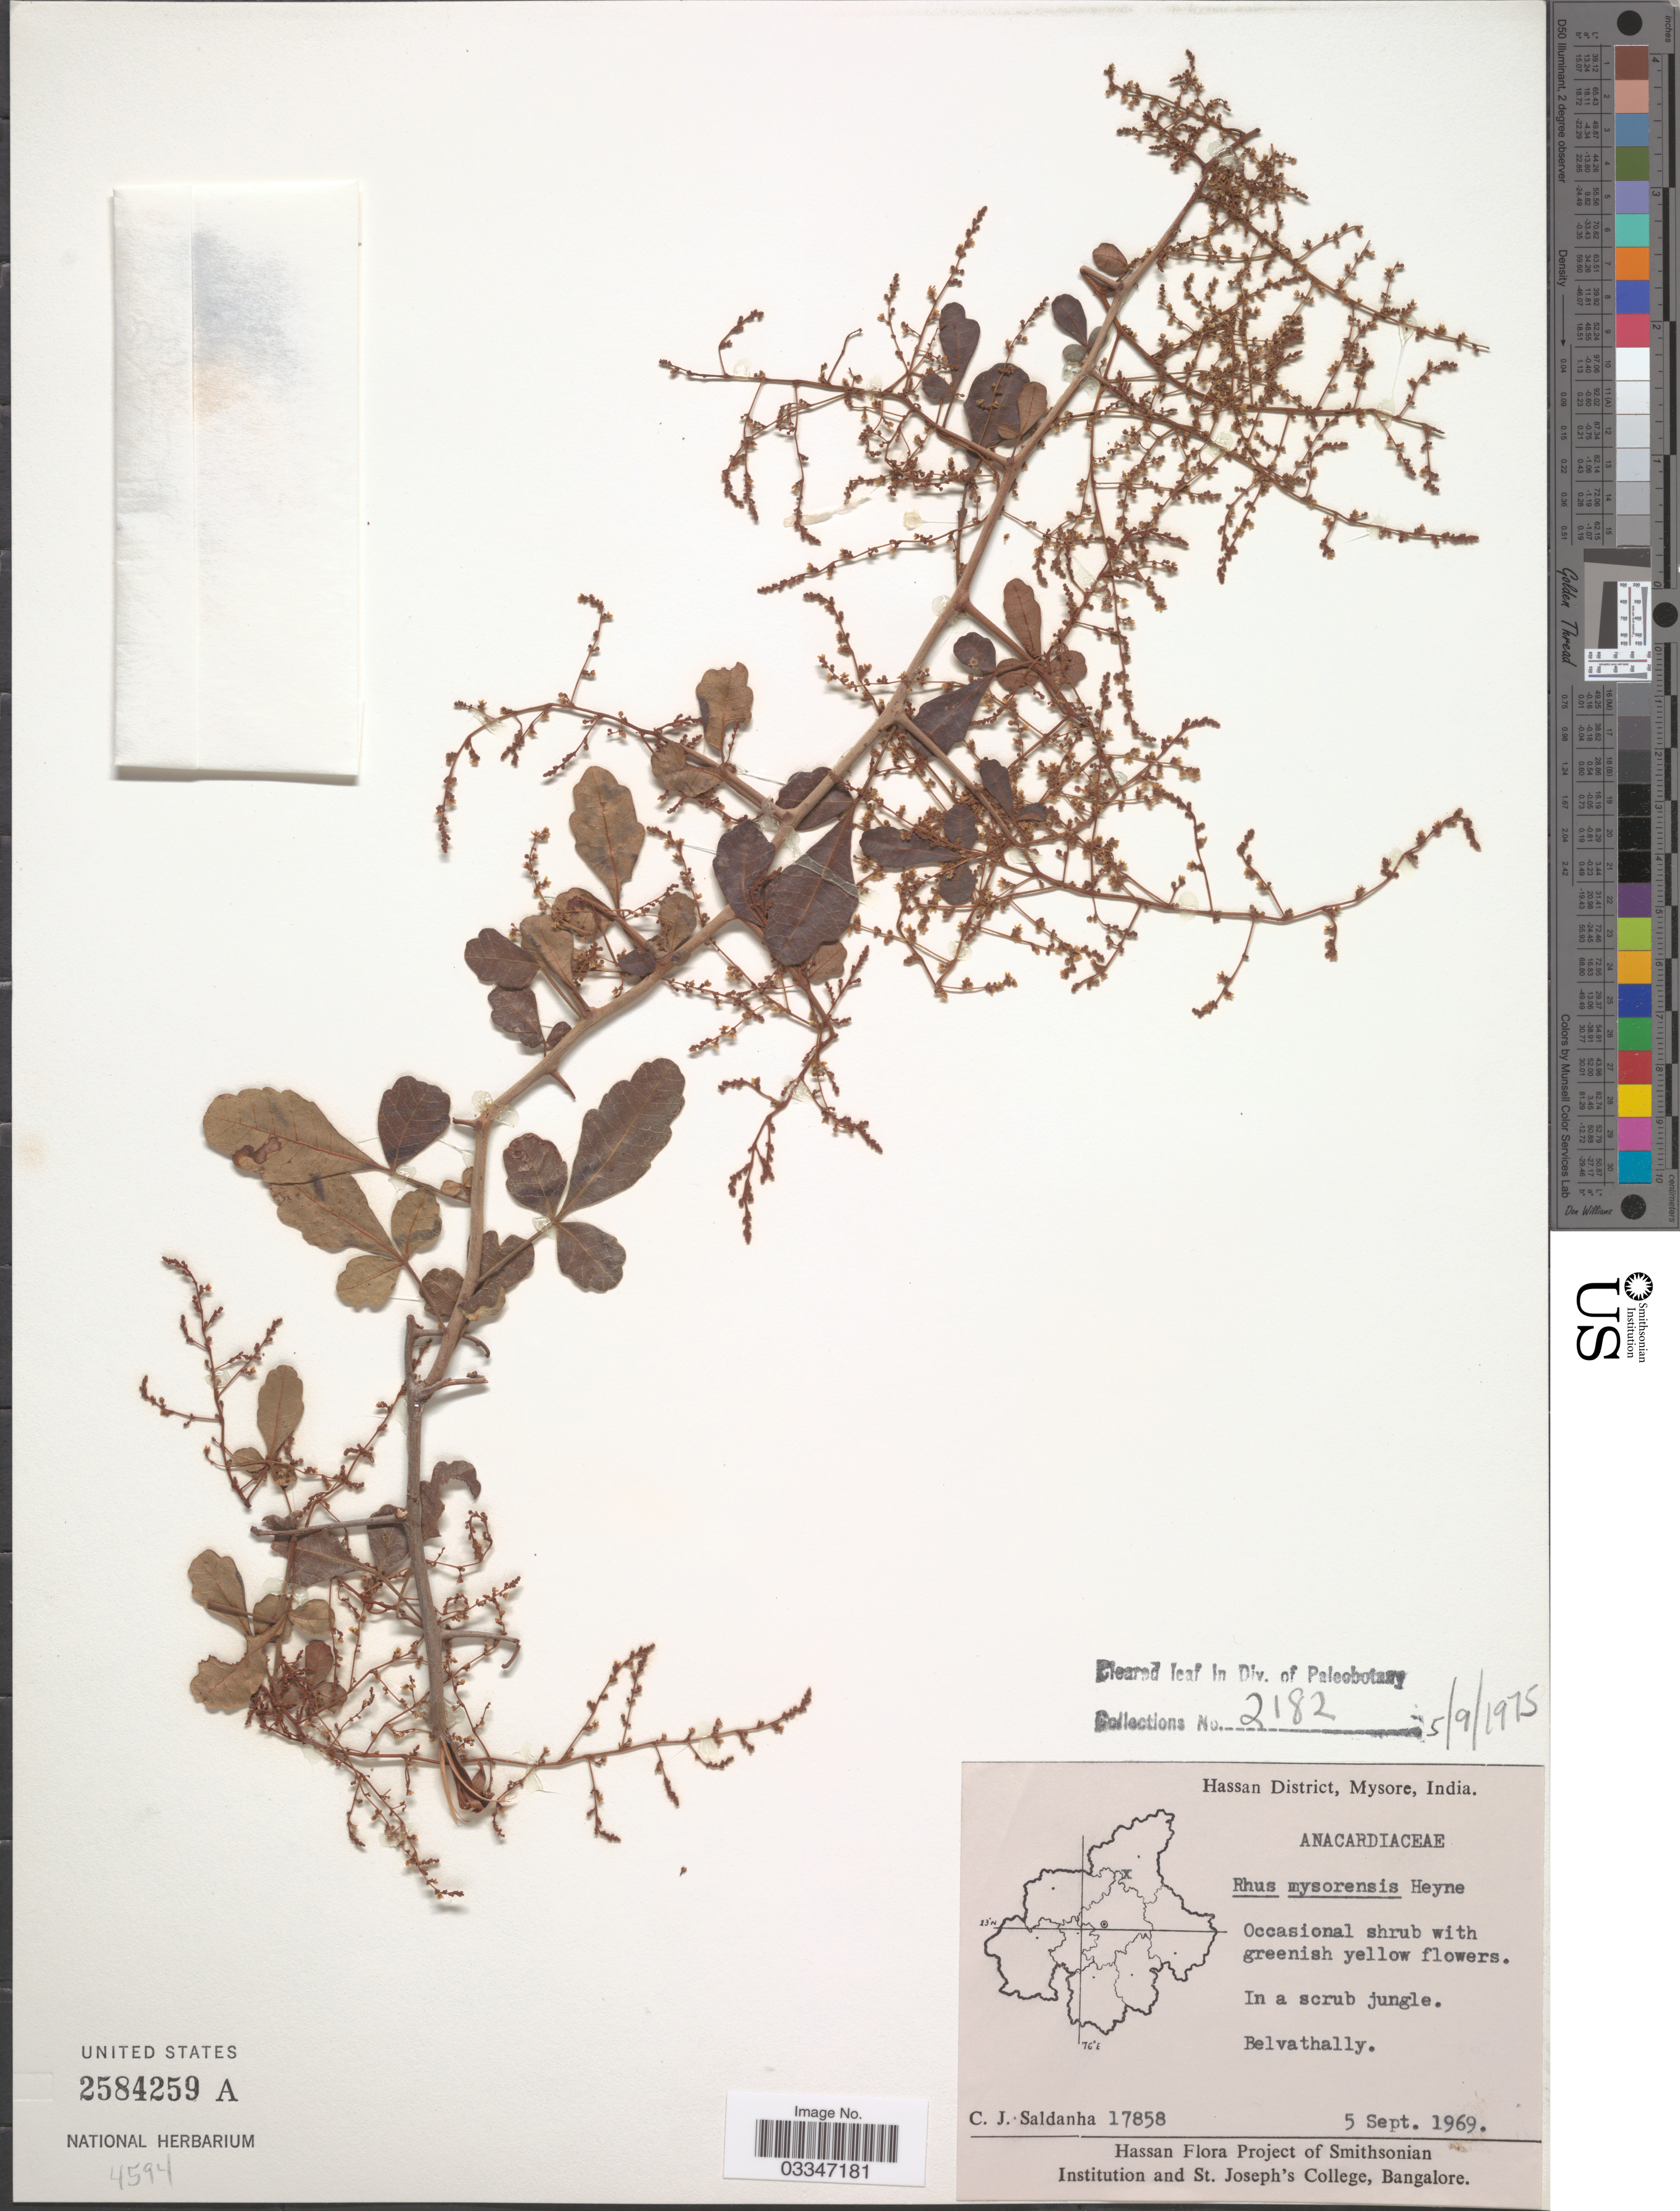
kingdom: Plantae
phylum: Tracheophyta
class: Magnoliopsida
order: Sapindales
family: Anacardiaceae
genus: Rhus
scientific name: Rhus mysorensis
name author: G. Don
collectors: C. J. Saldanha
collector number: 17858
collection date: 1969-09-05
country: India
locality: Hassan District, Mysore. Belvathally.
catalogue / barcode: US 2584259A